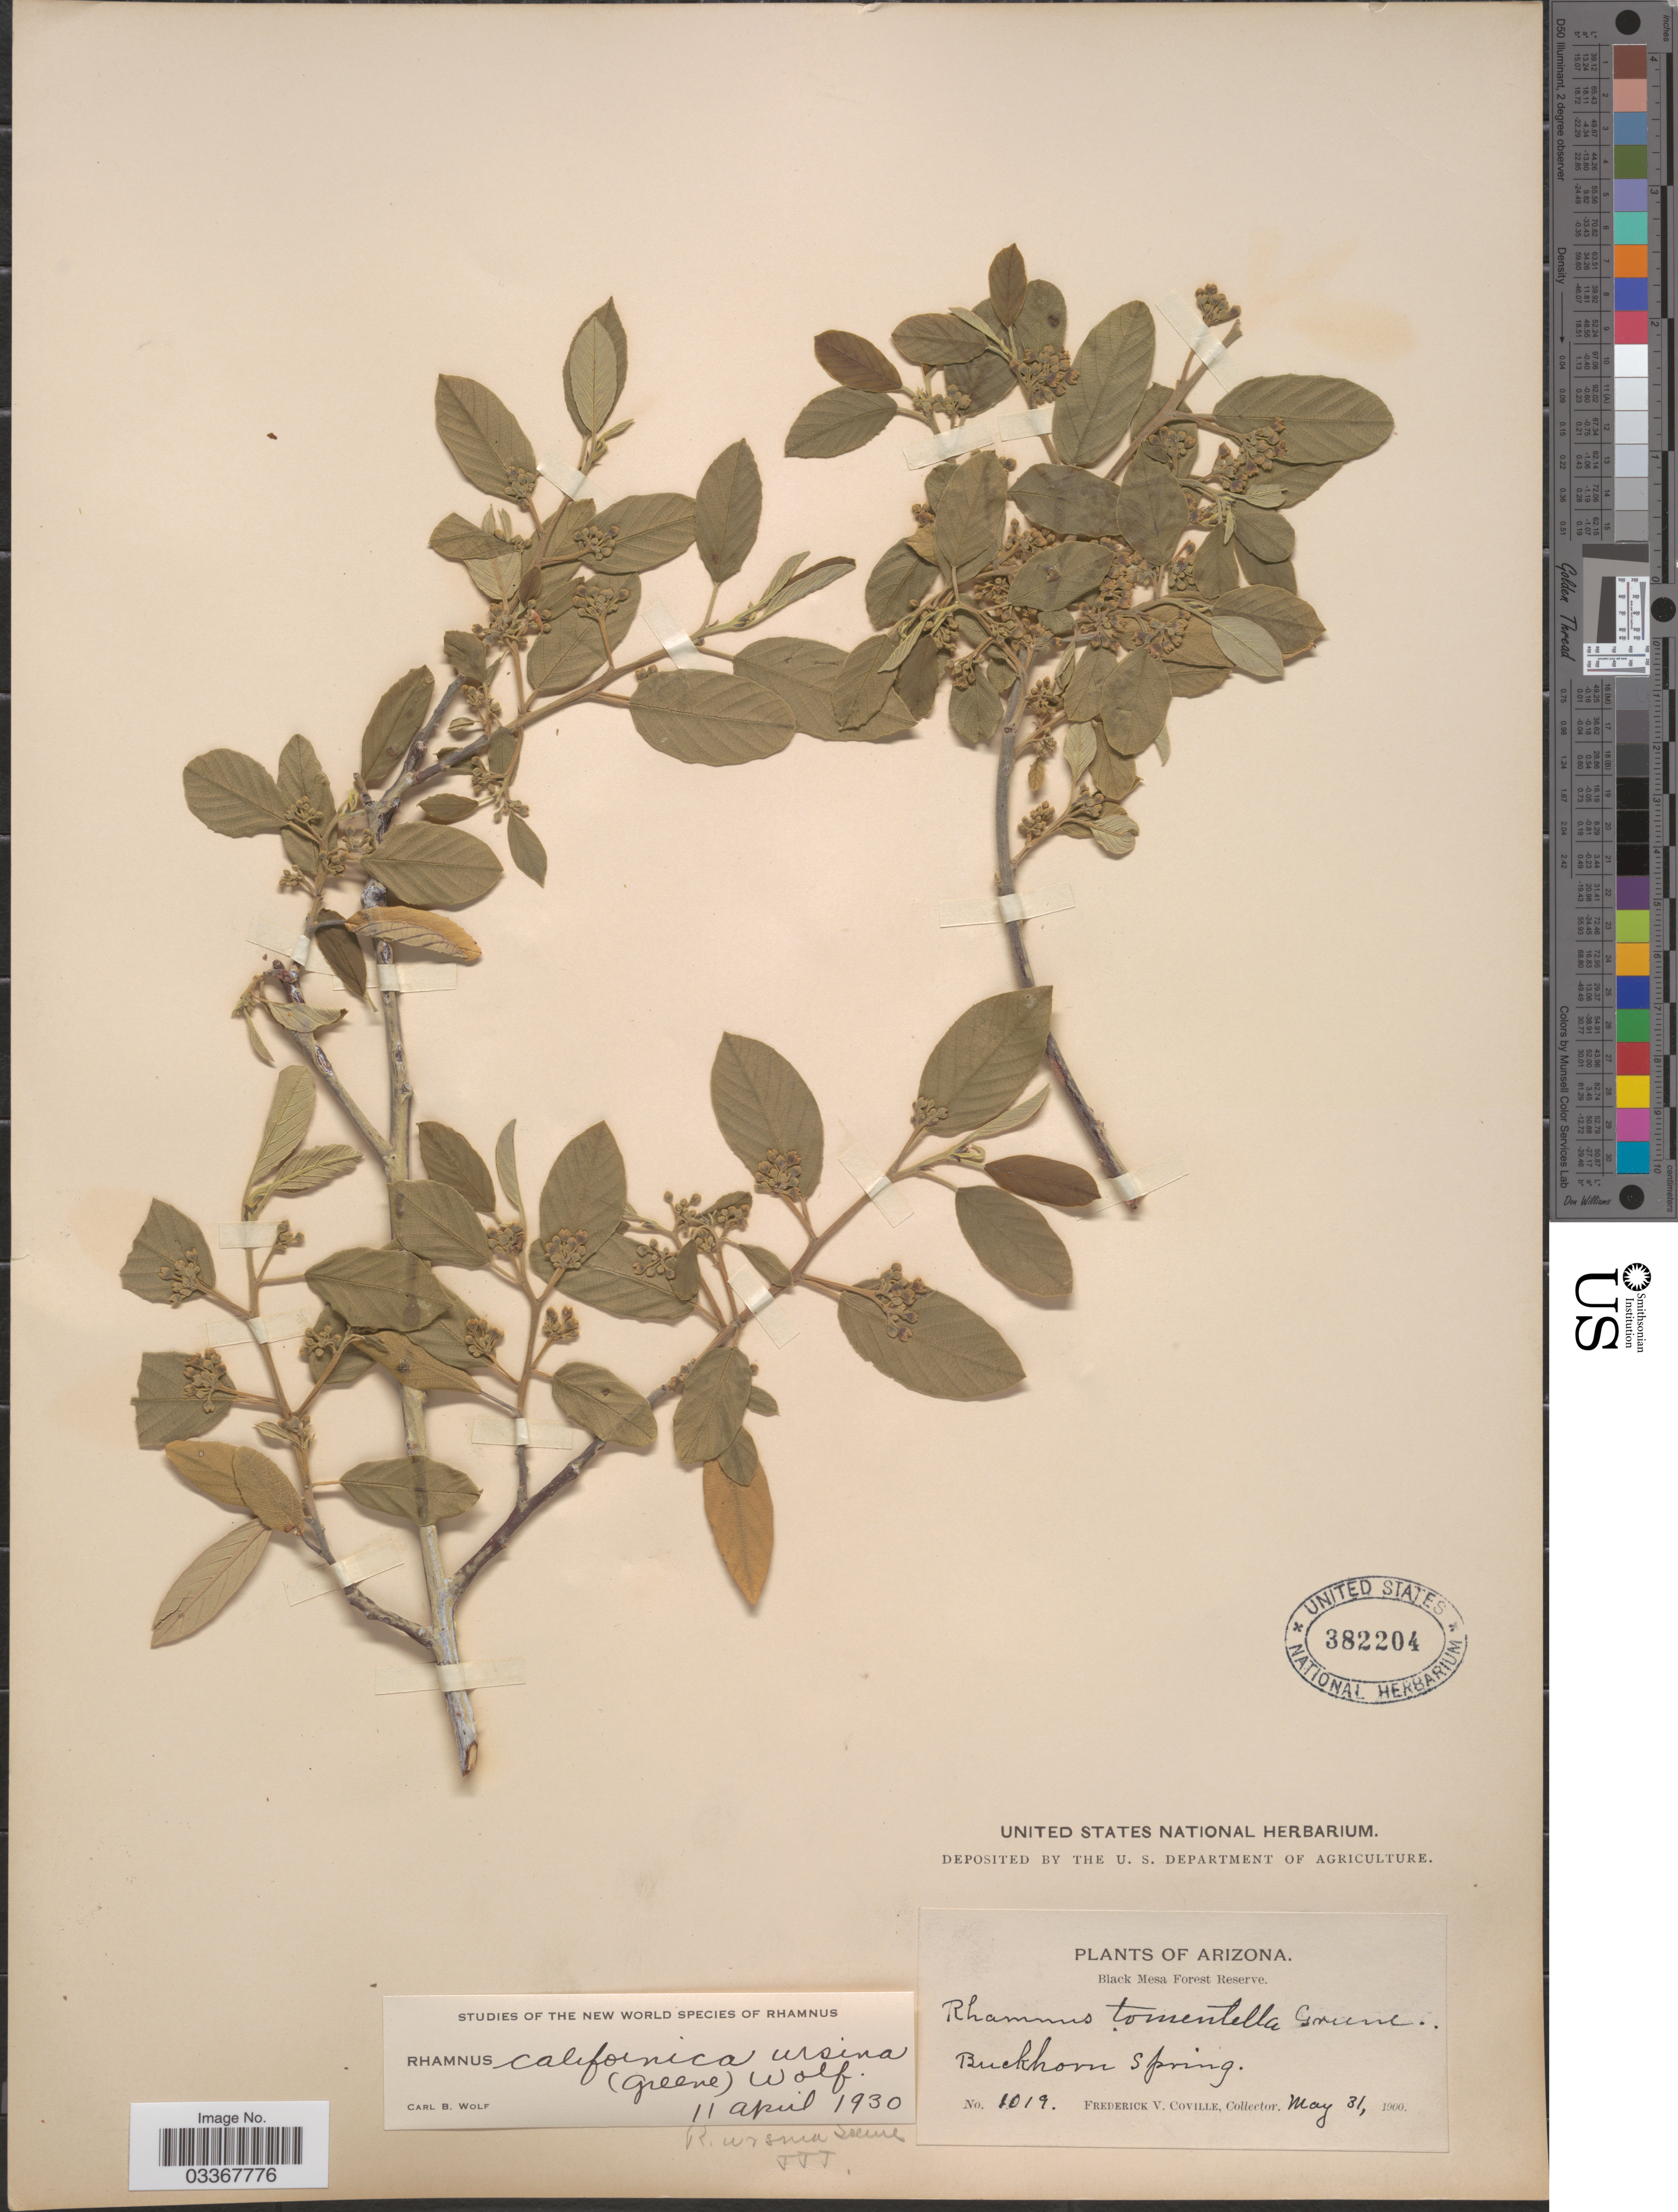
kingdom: Plantae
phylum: Tracheophyta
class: Magnoliopsida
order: Rosales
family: Rhamnaceae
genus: Frangula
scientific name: Frangula californica subsp. ursina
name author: (Greene) Kartesz & Gandhi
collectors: F. V. Coville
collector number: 1019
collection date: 1900-05-31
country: United States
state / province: Arizona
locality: Black Mesa Forest Reserve, Buckhorn Spring.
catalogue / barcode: US 382204